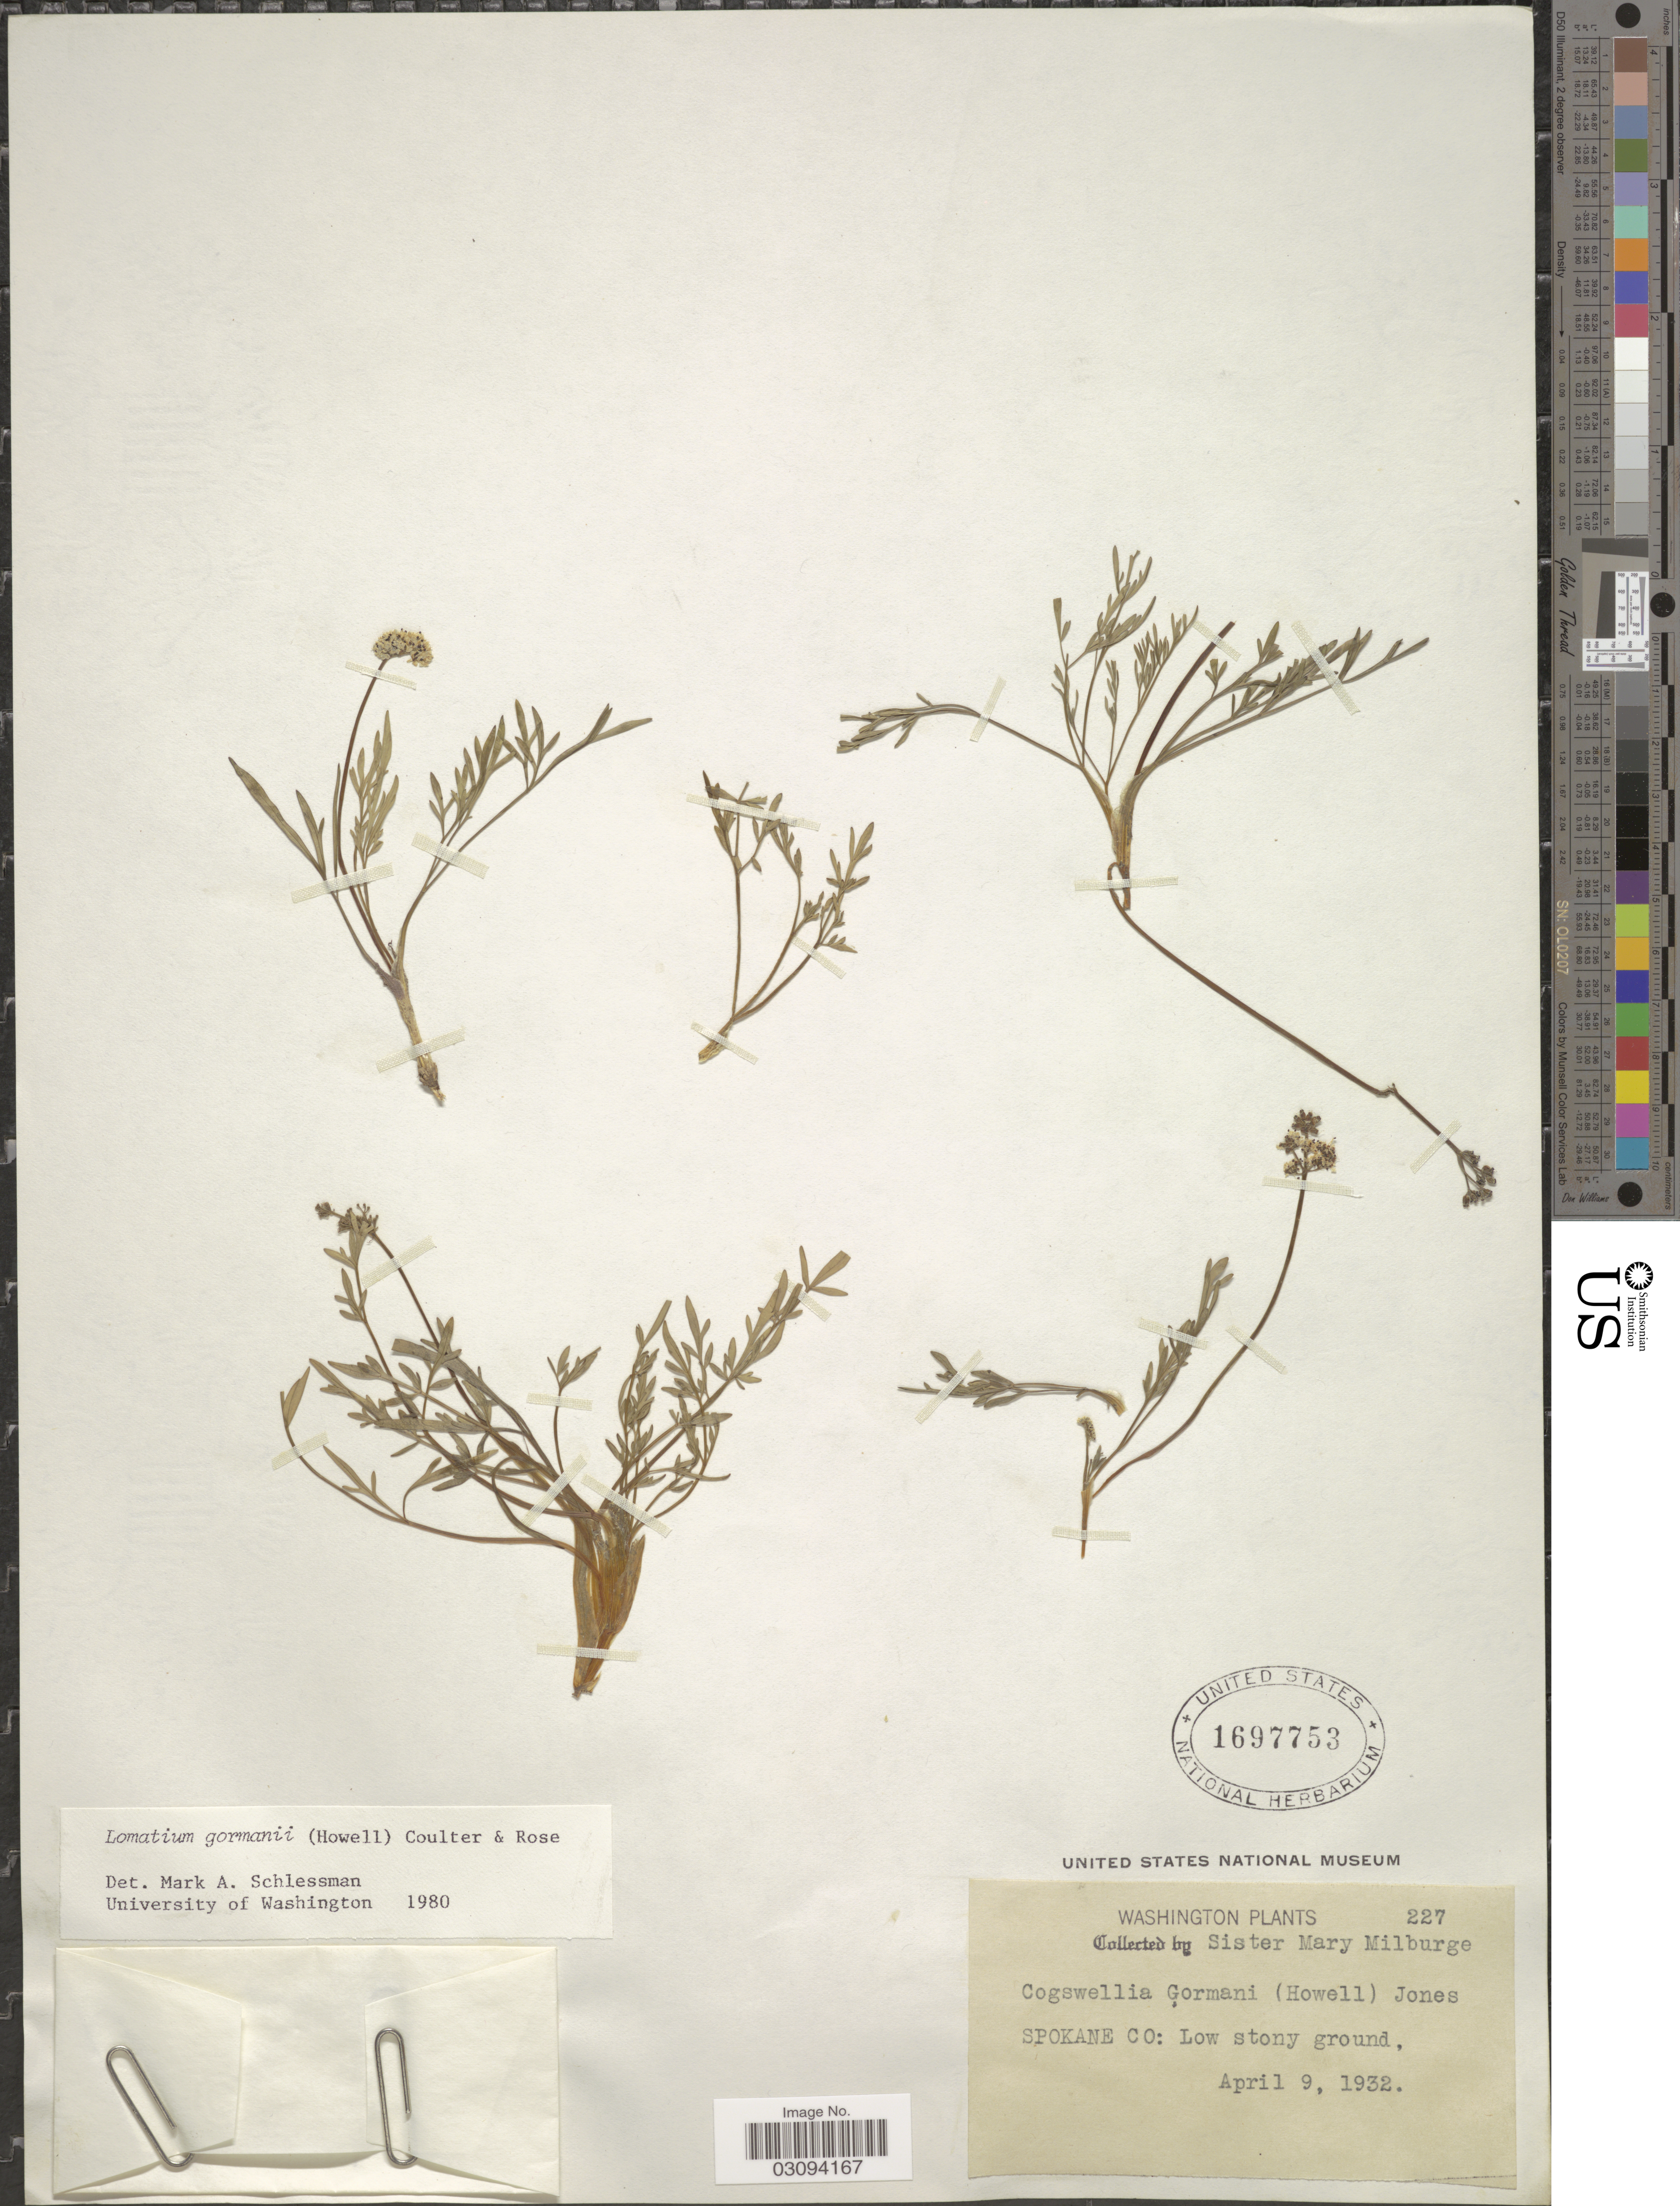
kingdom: Plantae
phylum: Tracheophyta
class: Magnoliopsida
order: Apiales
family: Apiaceae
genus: Lomatium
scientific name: Lomatium gormanii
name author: (Howell) J.M. Coult. & Rose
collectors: S. Milburge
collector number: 227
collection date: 1932-04-09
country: United States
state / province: Washington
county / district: Spokane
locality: Spokane Co.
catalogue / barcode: US 1697753